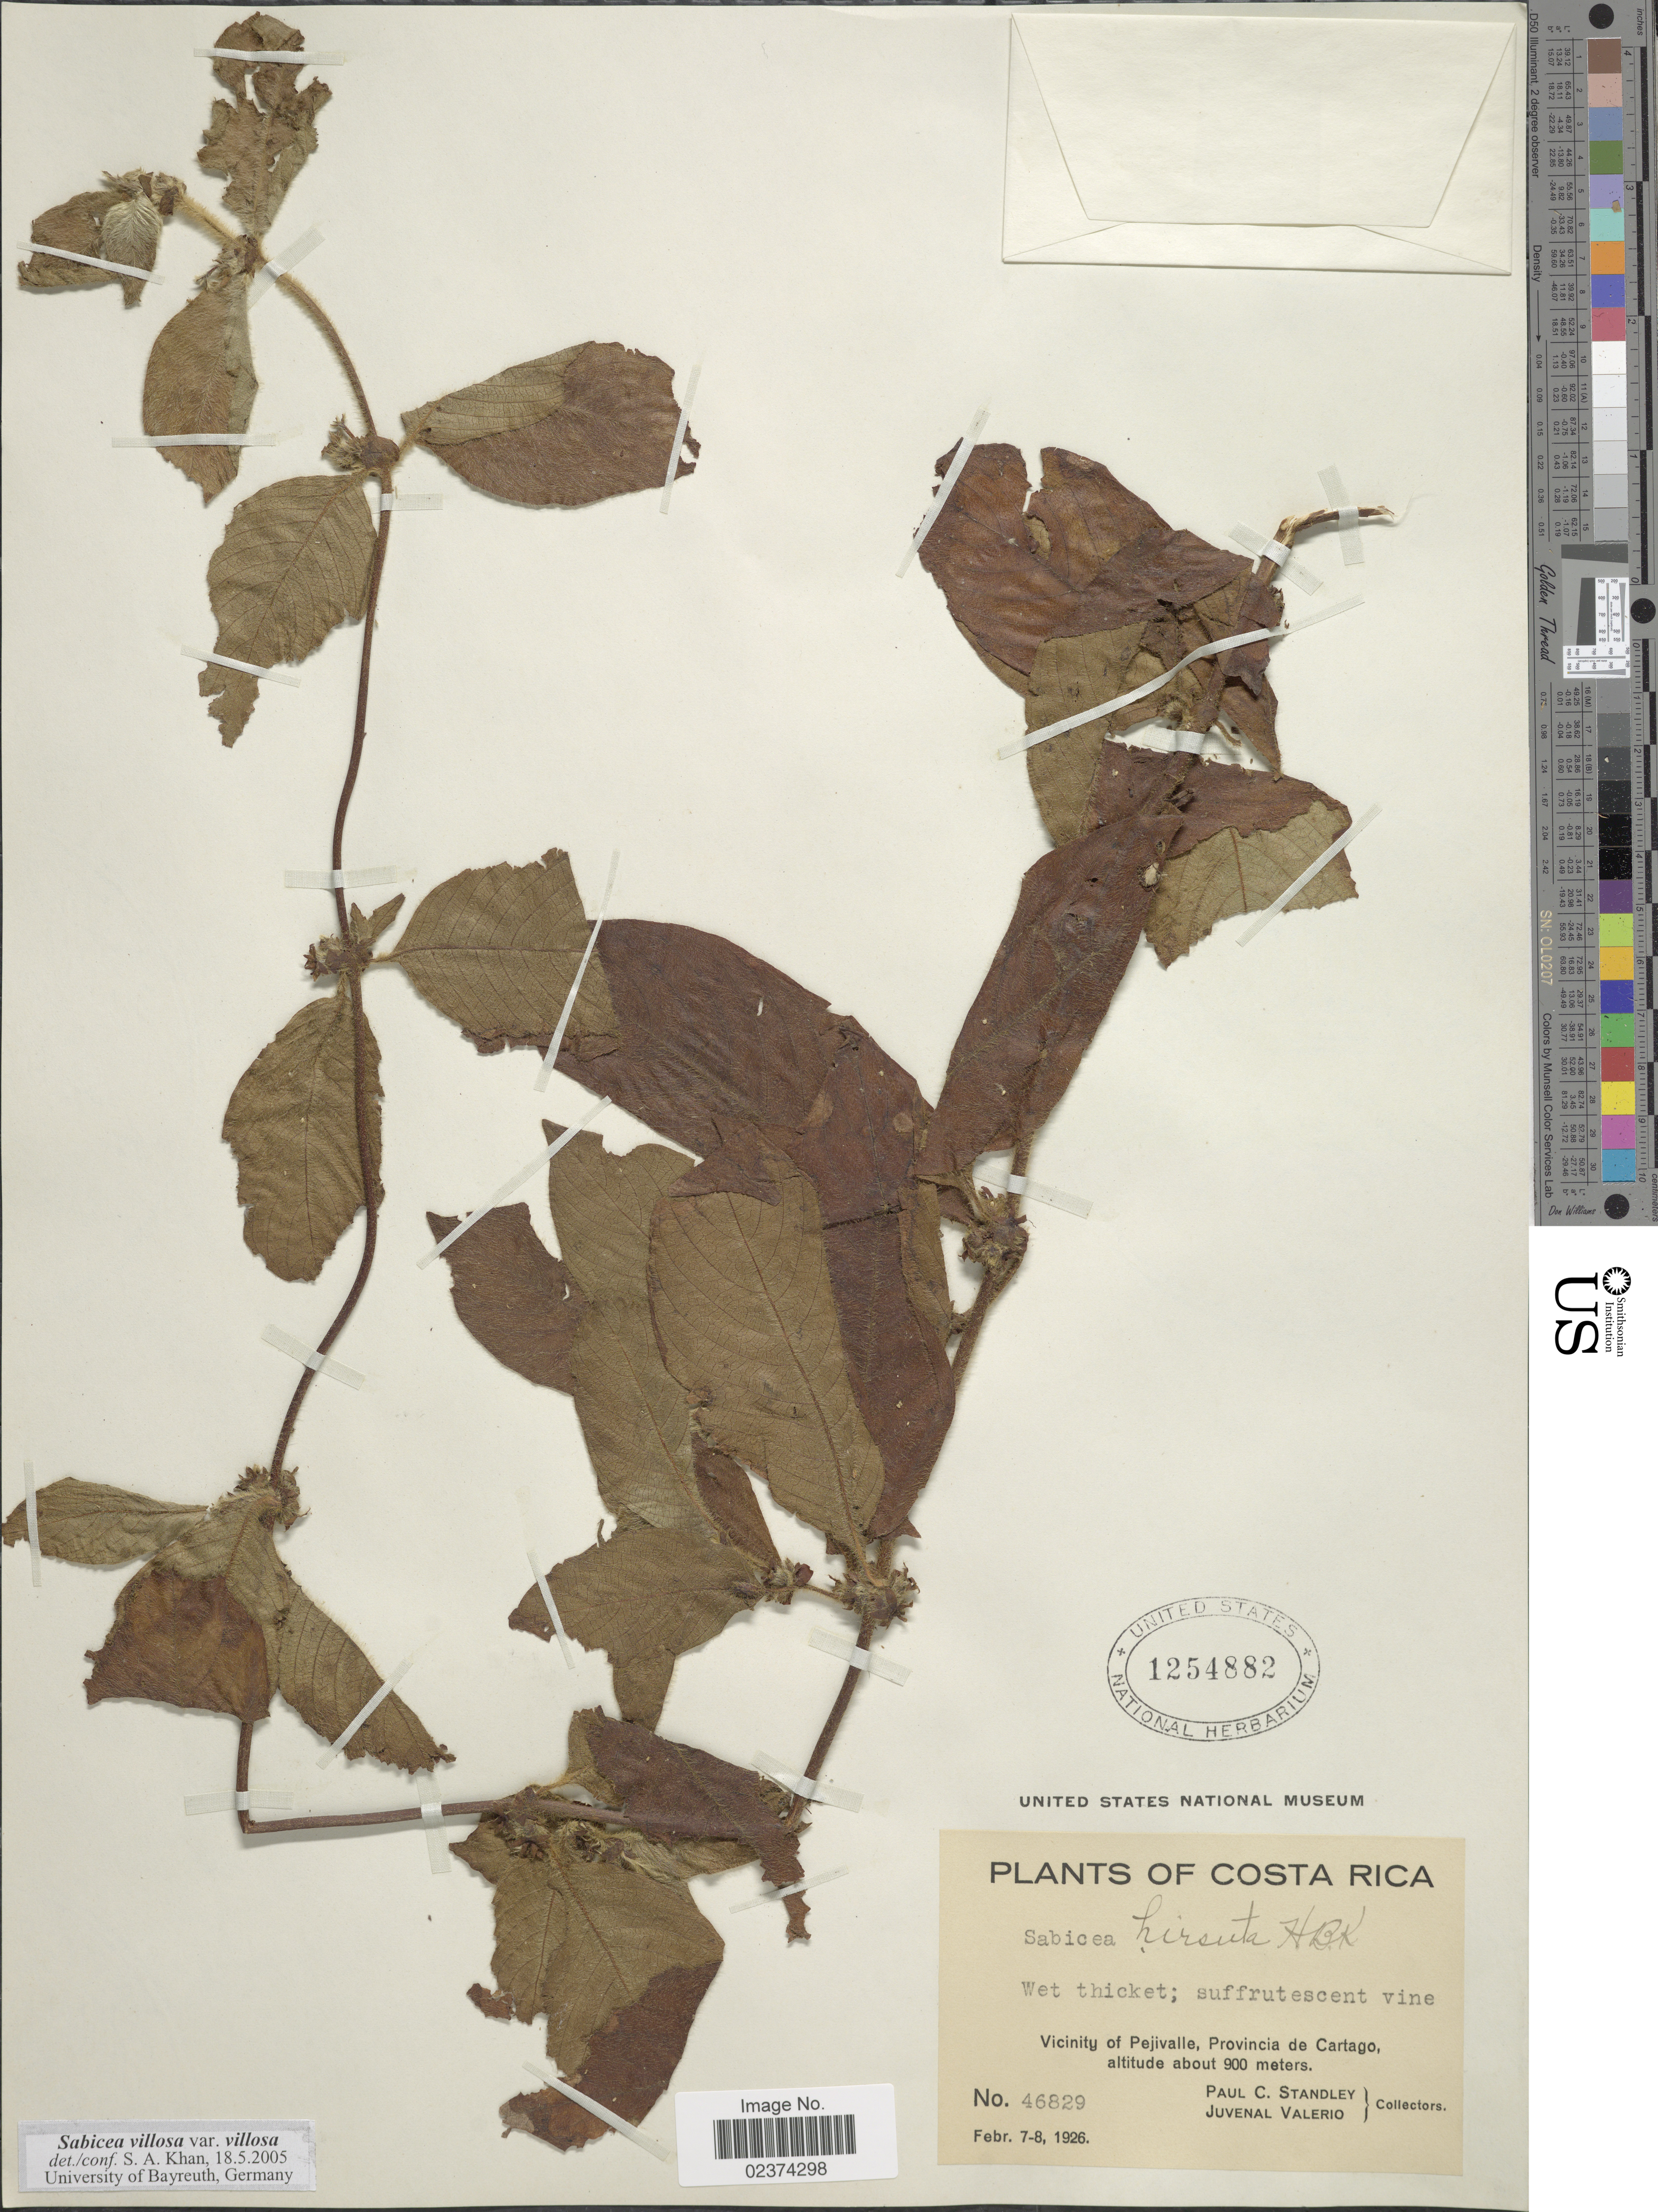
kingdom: Plantae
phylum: Tracheophyta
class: Magnoliopsida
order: Gentianales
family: Rubiaceae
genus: Sabicea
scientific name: Sabicea hirsuta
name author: Kunth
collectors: P. C. Standley & J. Valerio R.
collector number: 46829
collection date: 1926-02-07/1926-02-08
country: Costa Rica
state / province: Cartago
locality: Vicinity of Pejivalle, Provincia de Cartago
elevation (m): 900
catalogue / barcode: US 1254882